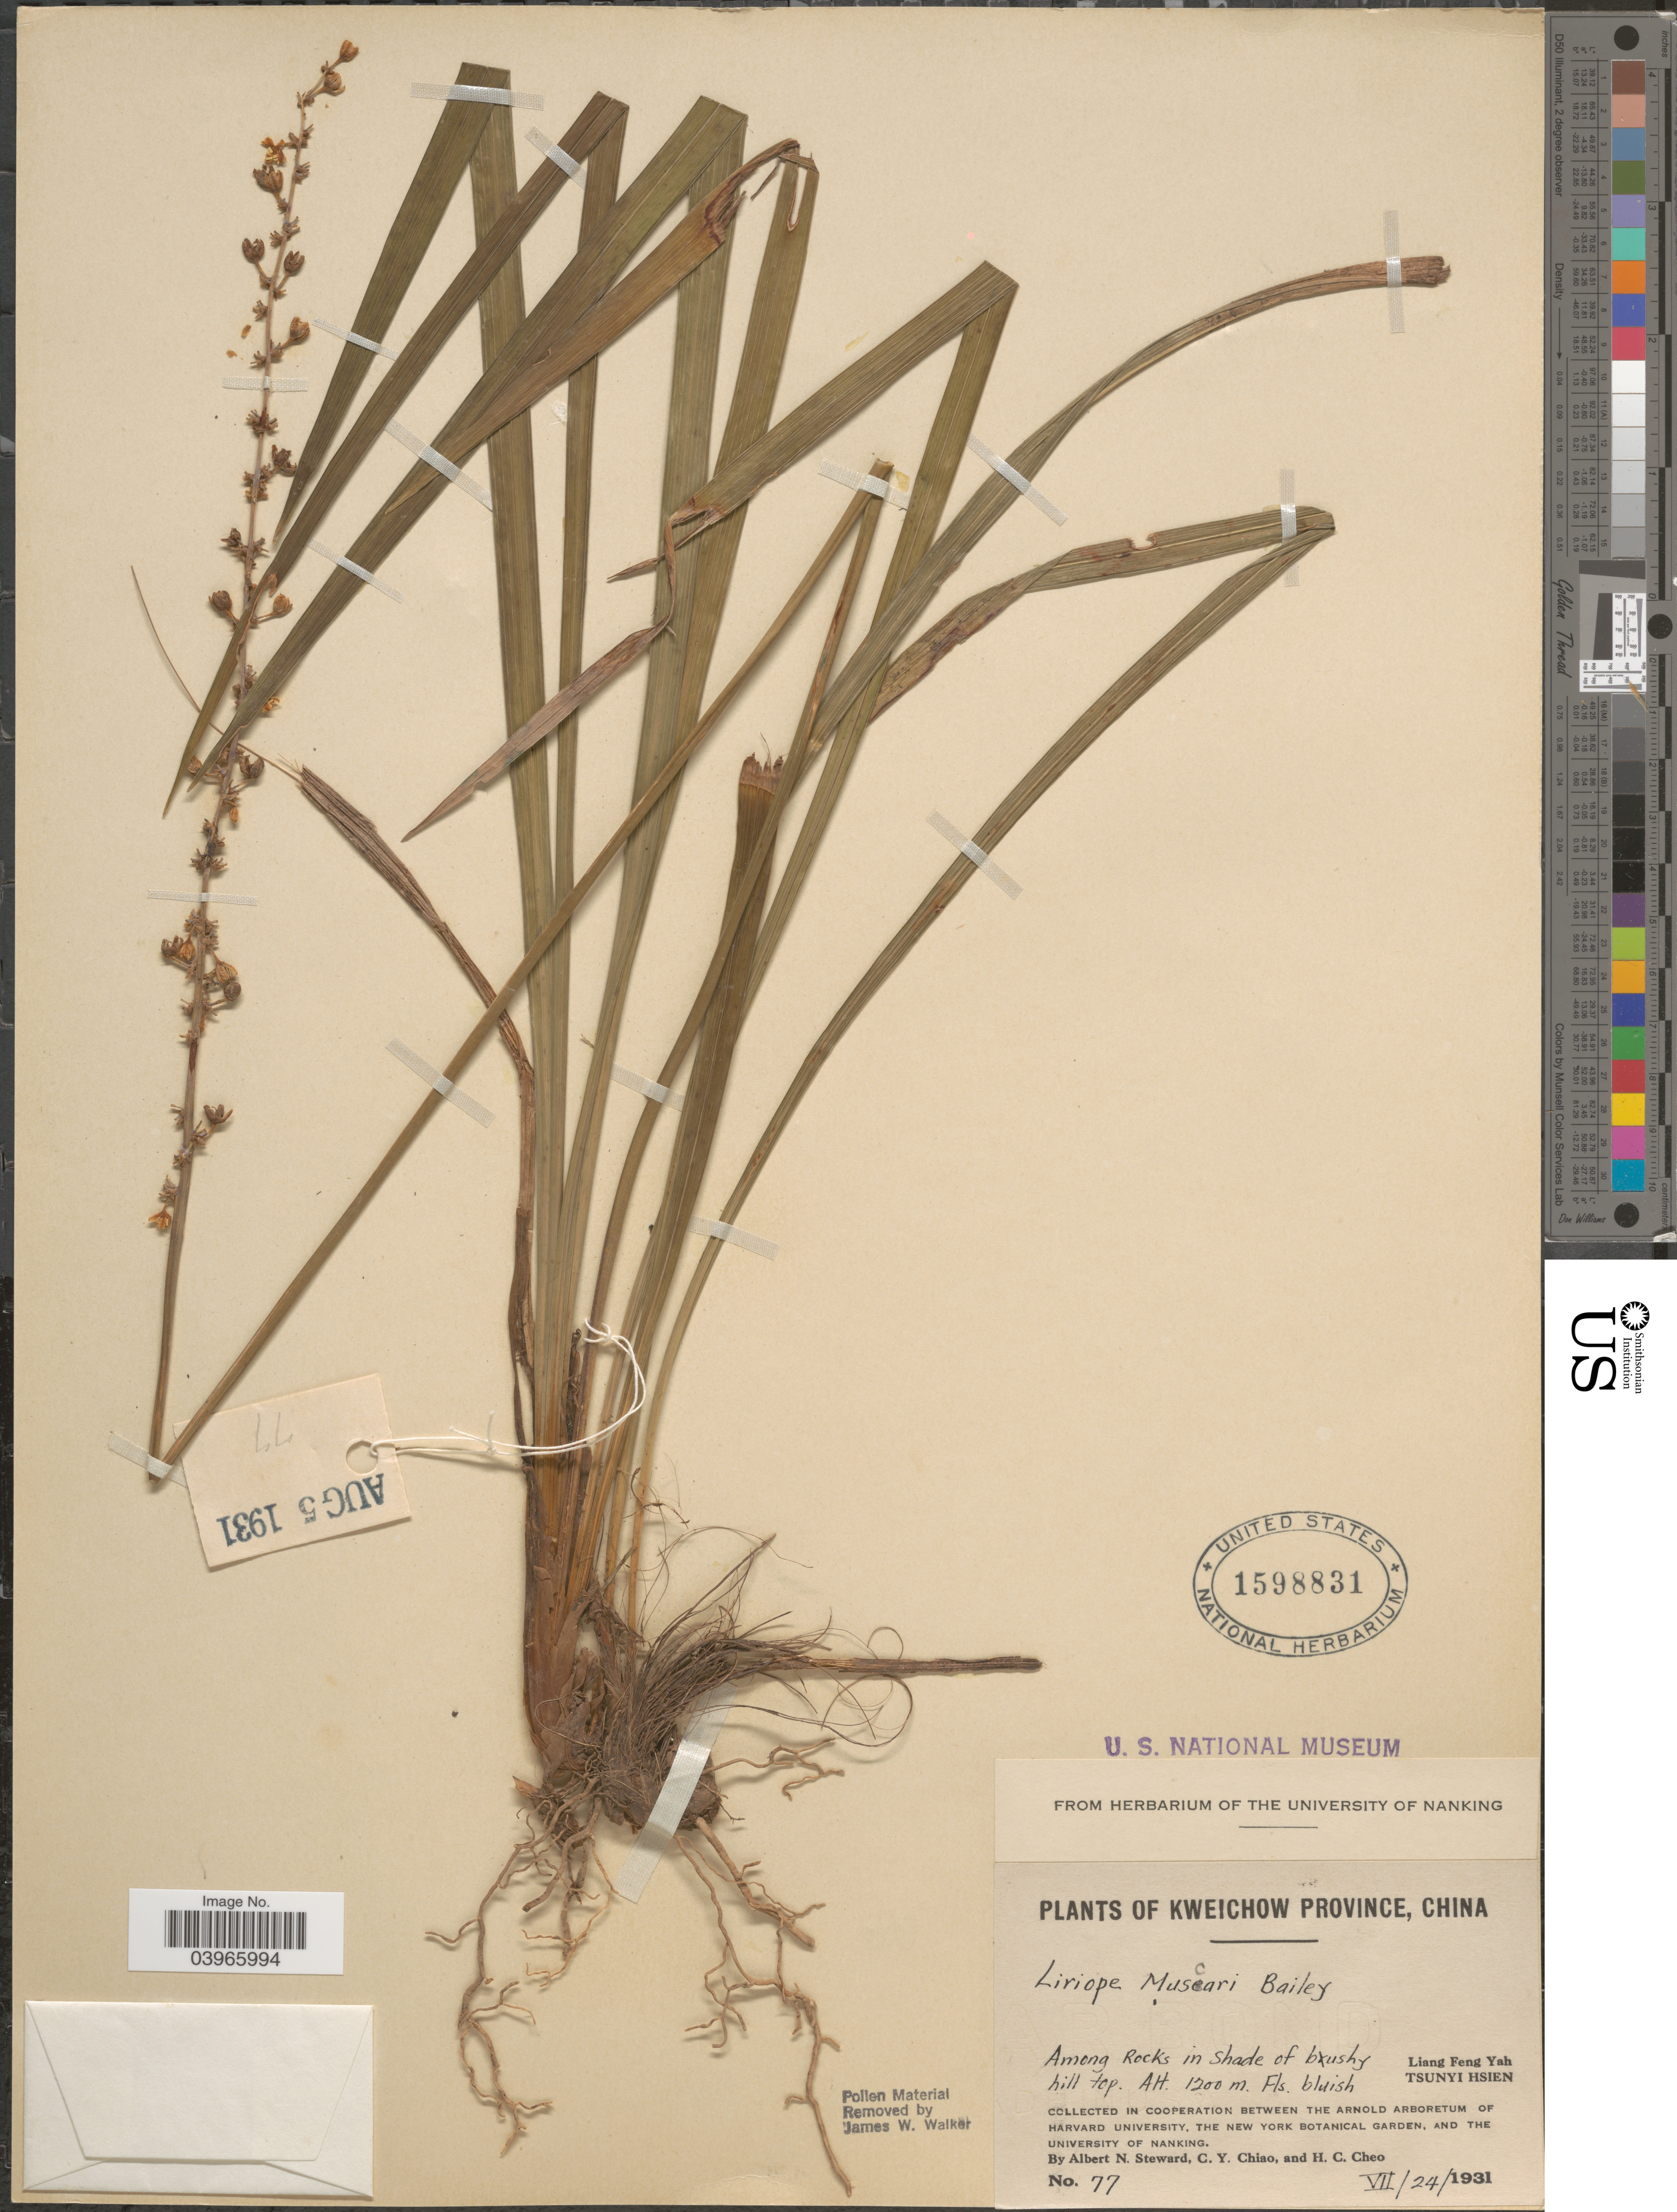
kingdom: Plantae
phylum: Tracheophyta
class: Liliopsida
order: Asparagales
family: Asparagaceae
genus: Liriope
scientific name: Liriope platyphylla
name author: F.T. Wang & Tang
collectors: A. N. Steward, C. Y. Chiao & H. Cheo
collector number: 77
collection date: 1931-07-24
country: China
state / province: Guizhou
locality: Kweichow Province. Liang Feng Yah. Tsunyi Hsien.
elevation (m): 1200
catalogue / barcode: US 1598831